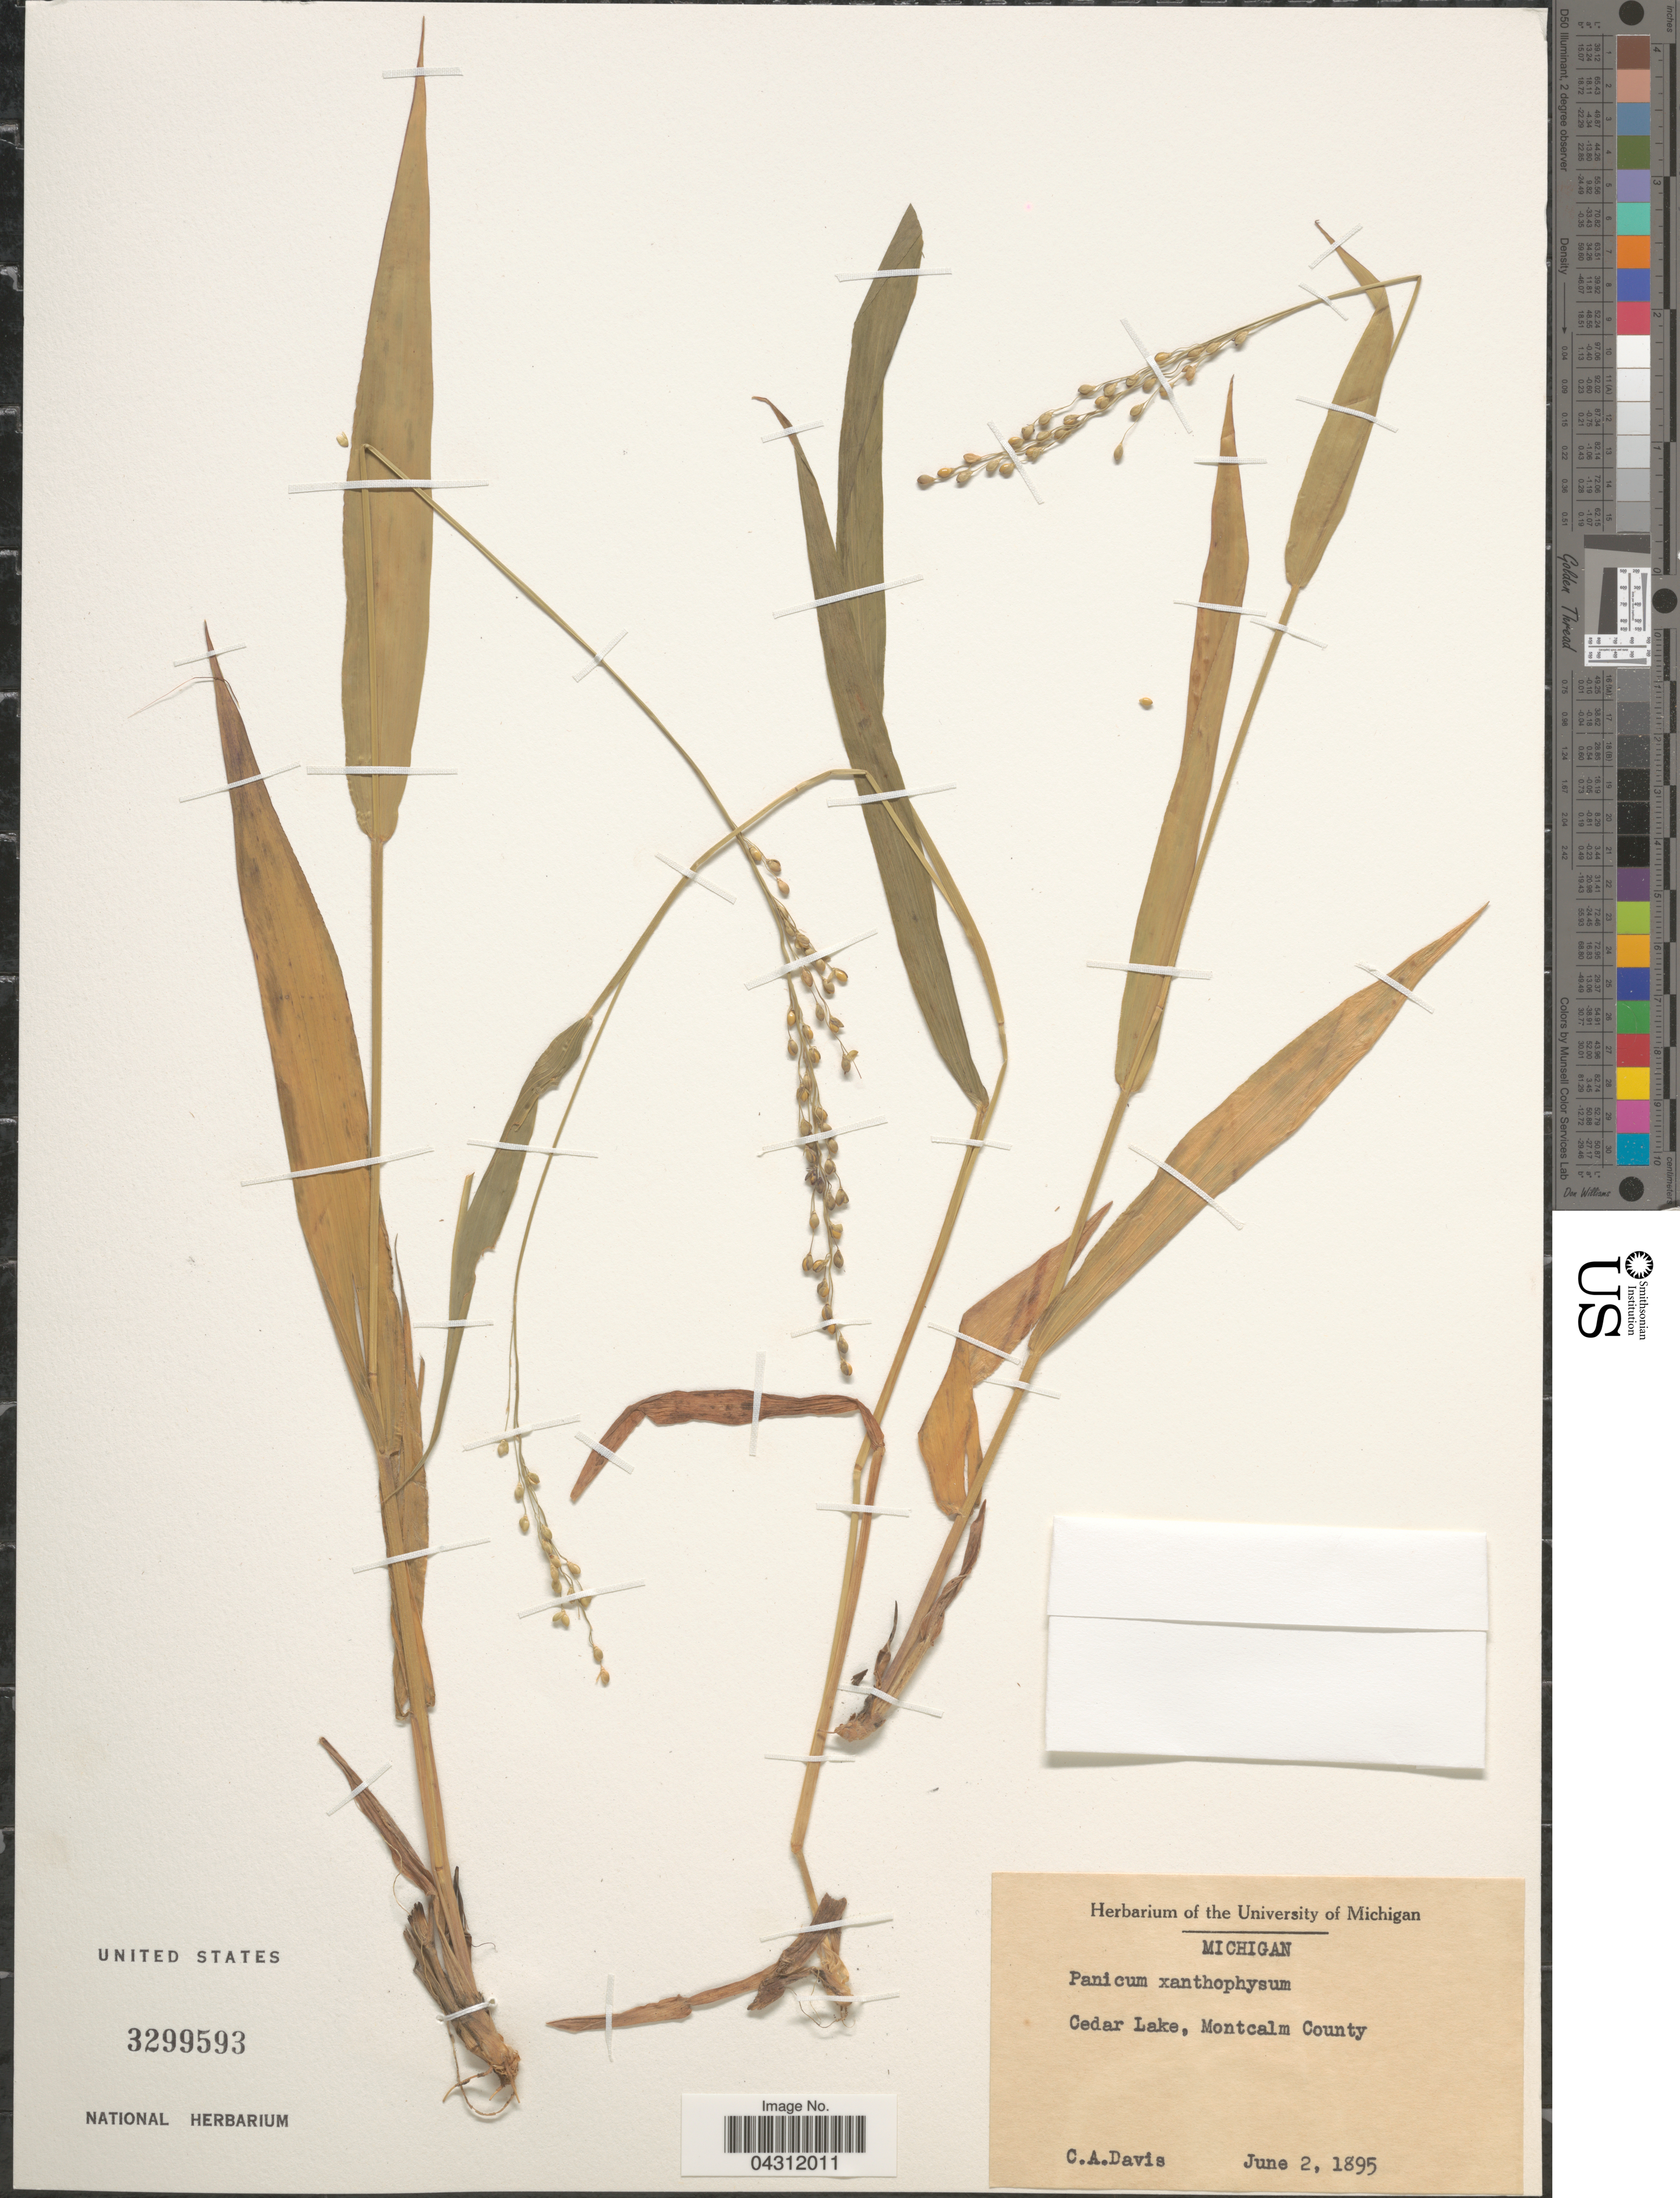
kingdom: Plantae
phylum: Tracheophyta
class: Liliopsida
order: Poales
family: Poaceae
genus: Dichanthelium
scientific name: Dichanthelium xanthophysum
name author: (A. Gray) Freckmann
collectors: C. Davis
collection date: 1895-06-02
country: United States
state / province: Michigan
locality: Cedar Lake, Montcalm County.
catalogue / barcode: US 3299593